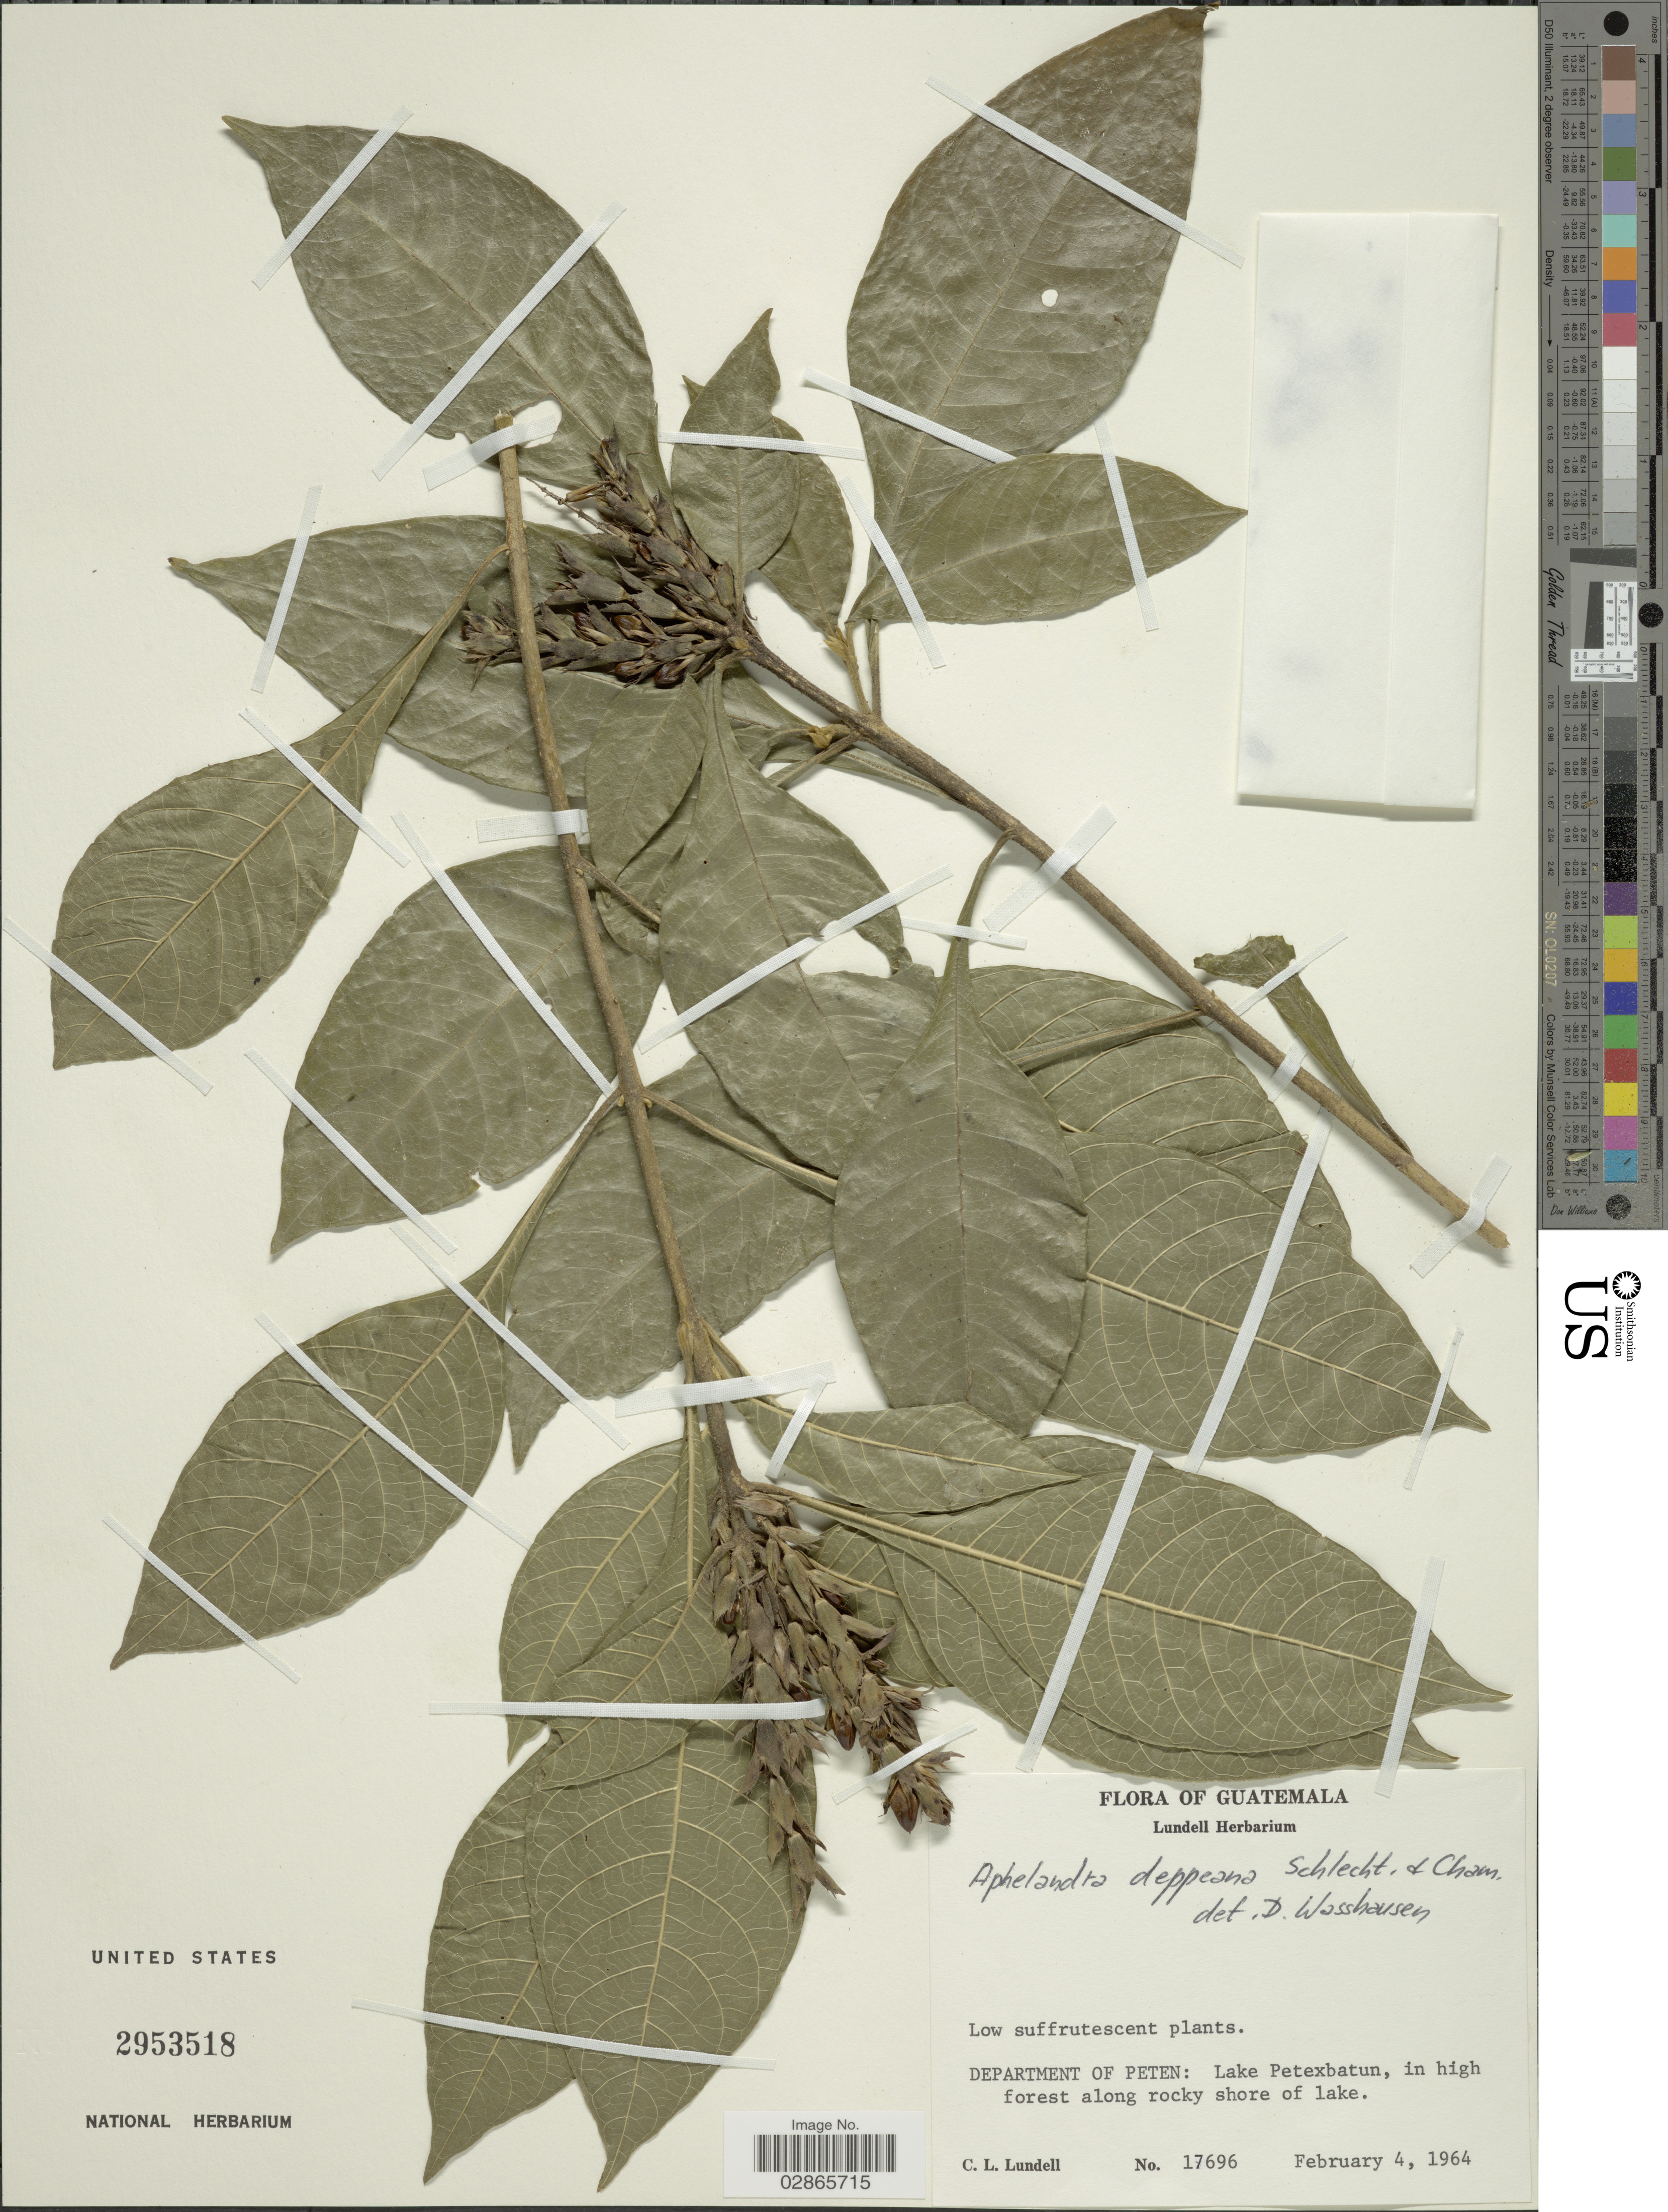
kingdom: Plantae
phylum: Tracheophyta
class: Magnoliopsida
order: Lamiales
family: Acanthaceae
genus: Aphelandra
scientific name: Aphelandra deppeana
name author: Schltdl. & Cham.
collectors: C. L. Lundell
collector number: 17696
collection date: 1964-02-04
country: Guatemala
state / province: El Petén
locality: Department of Peten: Lake Petexbatun, in high forest along rocky shore of Lake.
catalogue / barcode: US 2953518